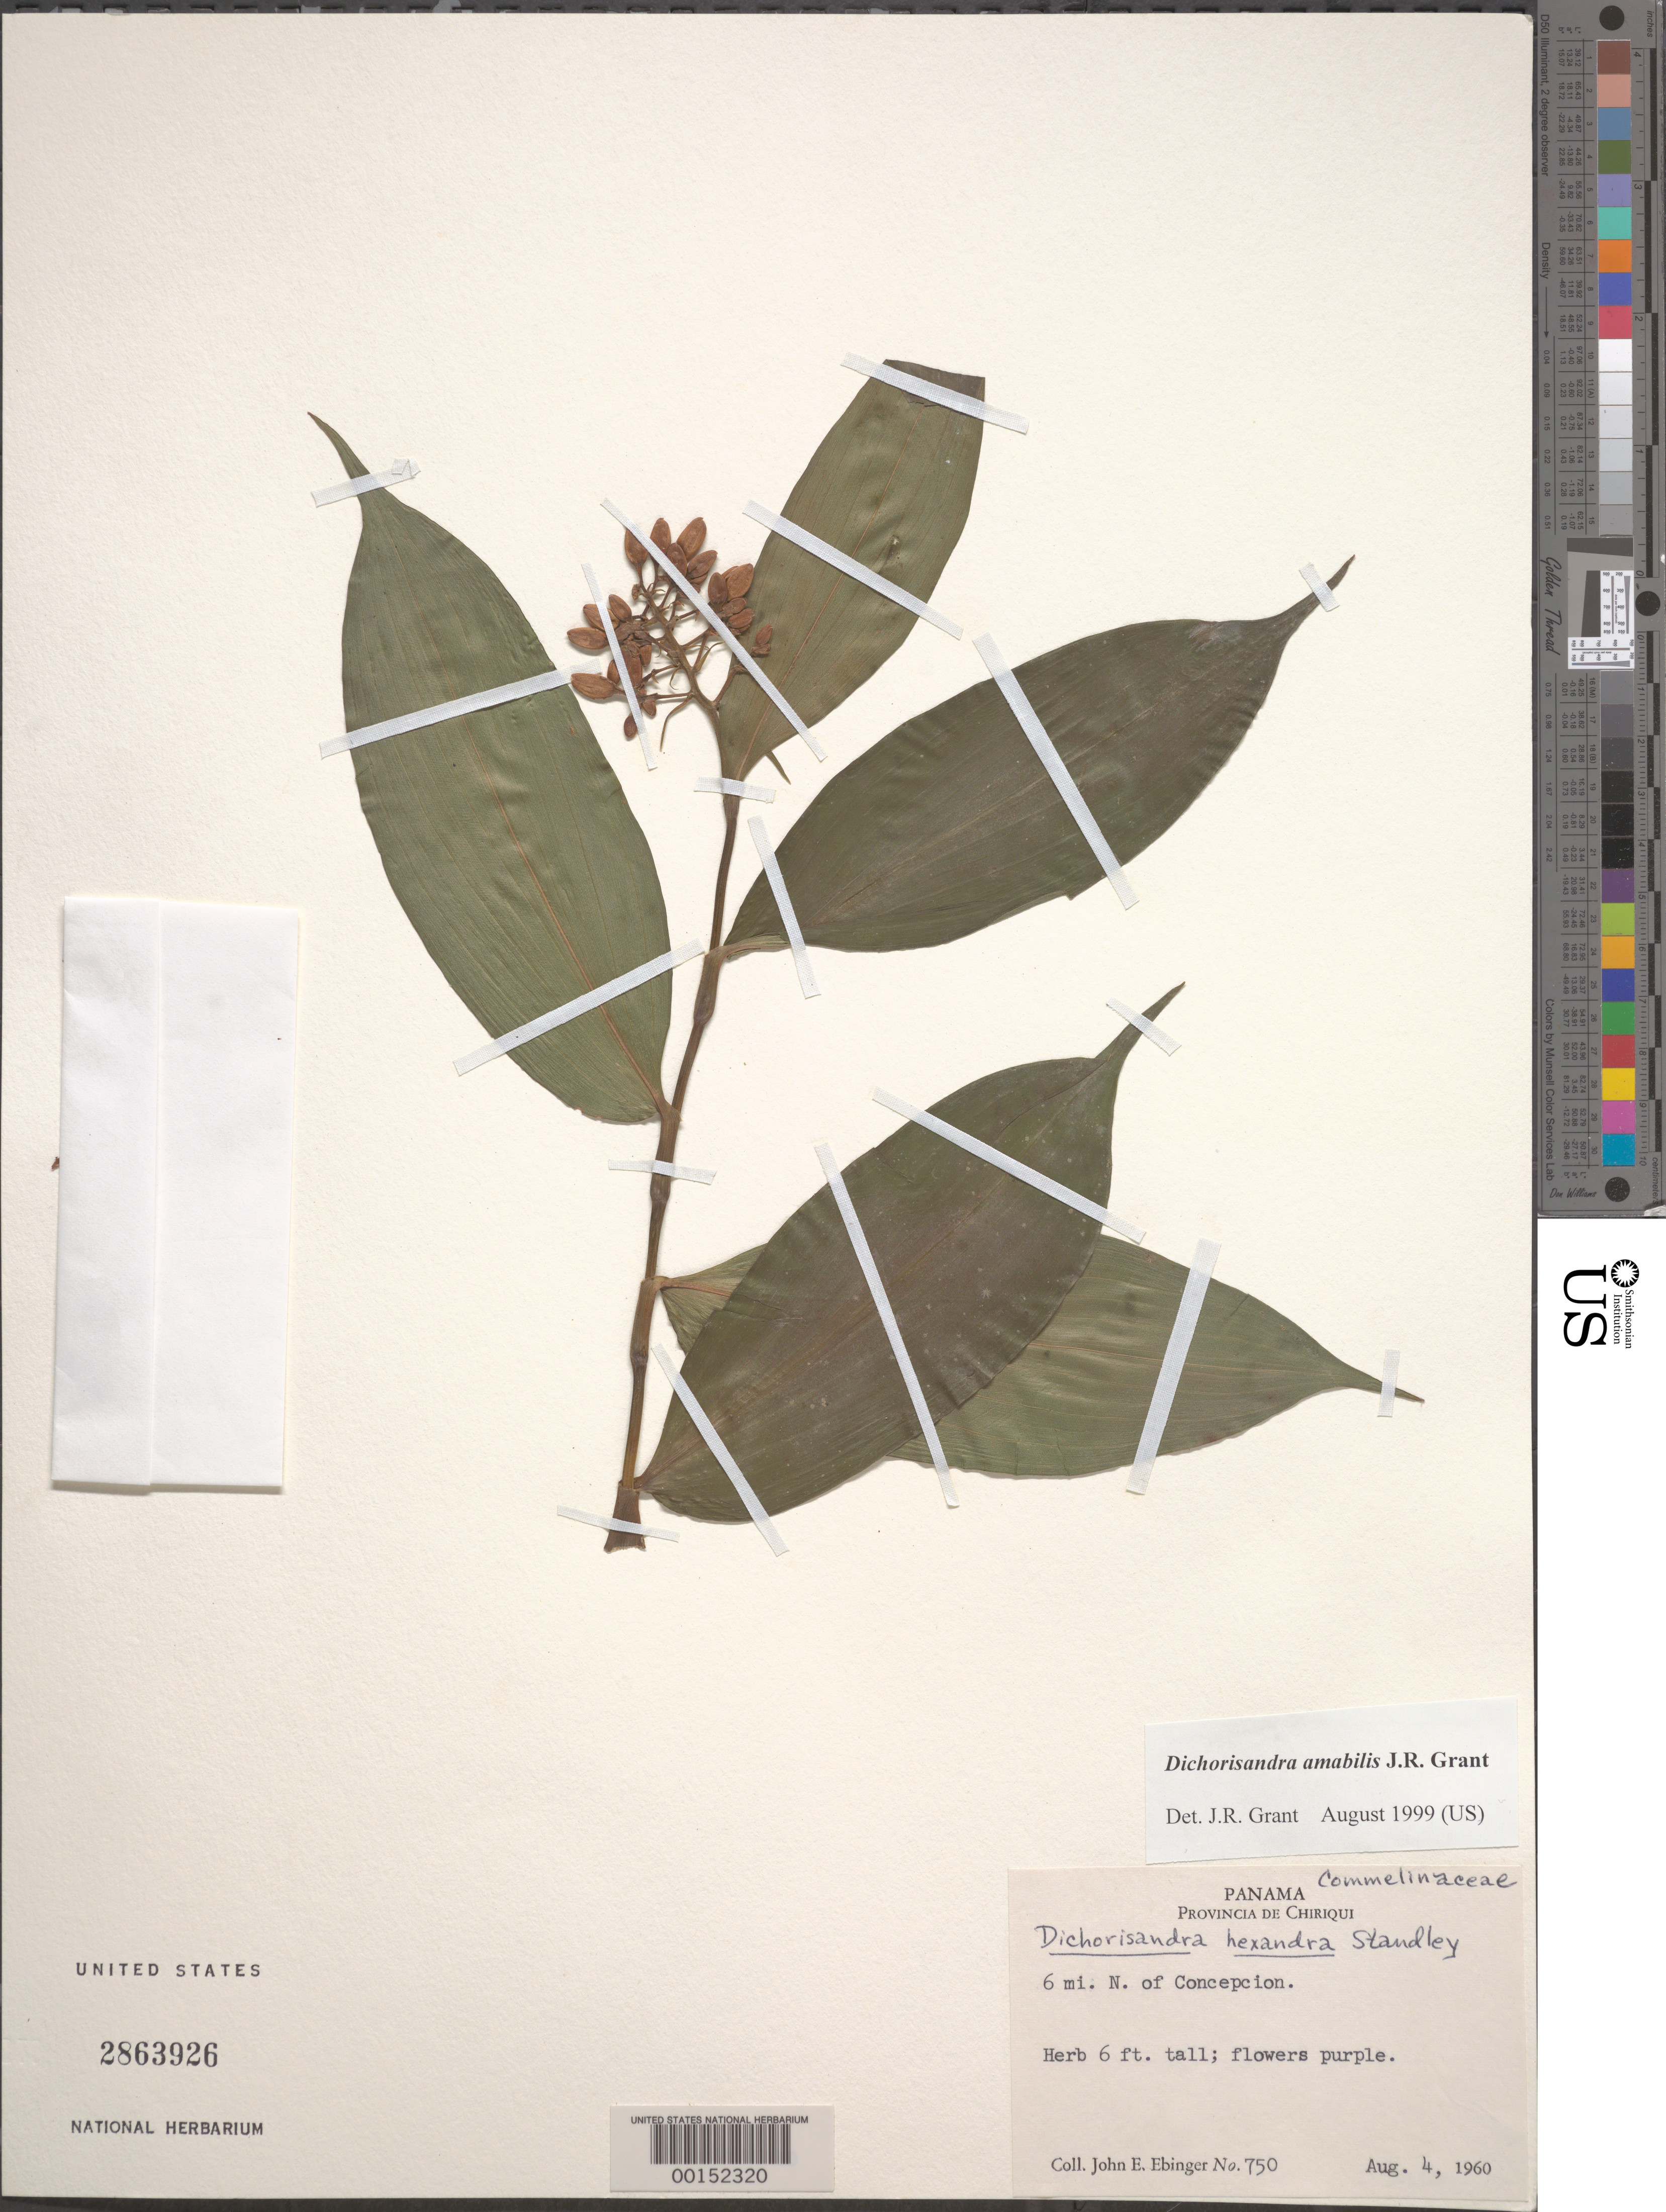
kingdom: Plantae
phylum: Tracheophyta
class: Liliopsida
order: Commelinales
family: Commelinaceae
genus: Dichorisandra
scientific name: Dichorisandra hexandra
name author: (Aubl.) Standl.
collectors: J. Ebinger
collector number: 750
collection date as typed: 04 Aug 1960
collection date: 1960-08-04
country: Panama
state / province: Chiriquí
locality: N of Concepcion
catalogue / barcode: US 2863926